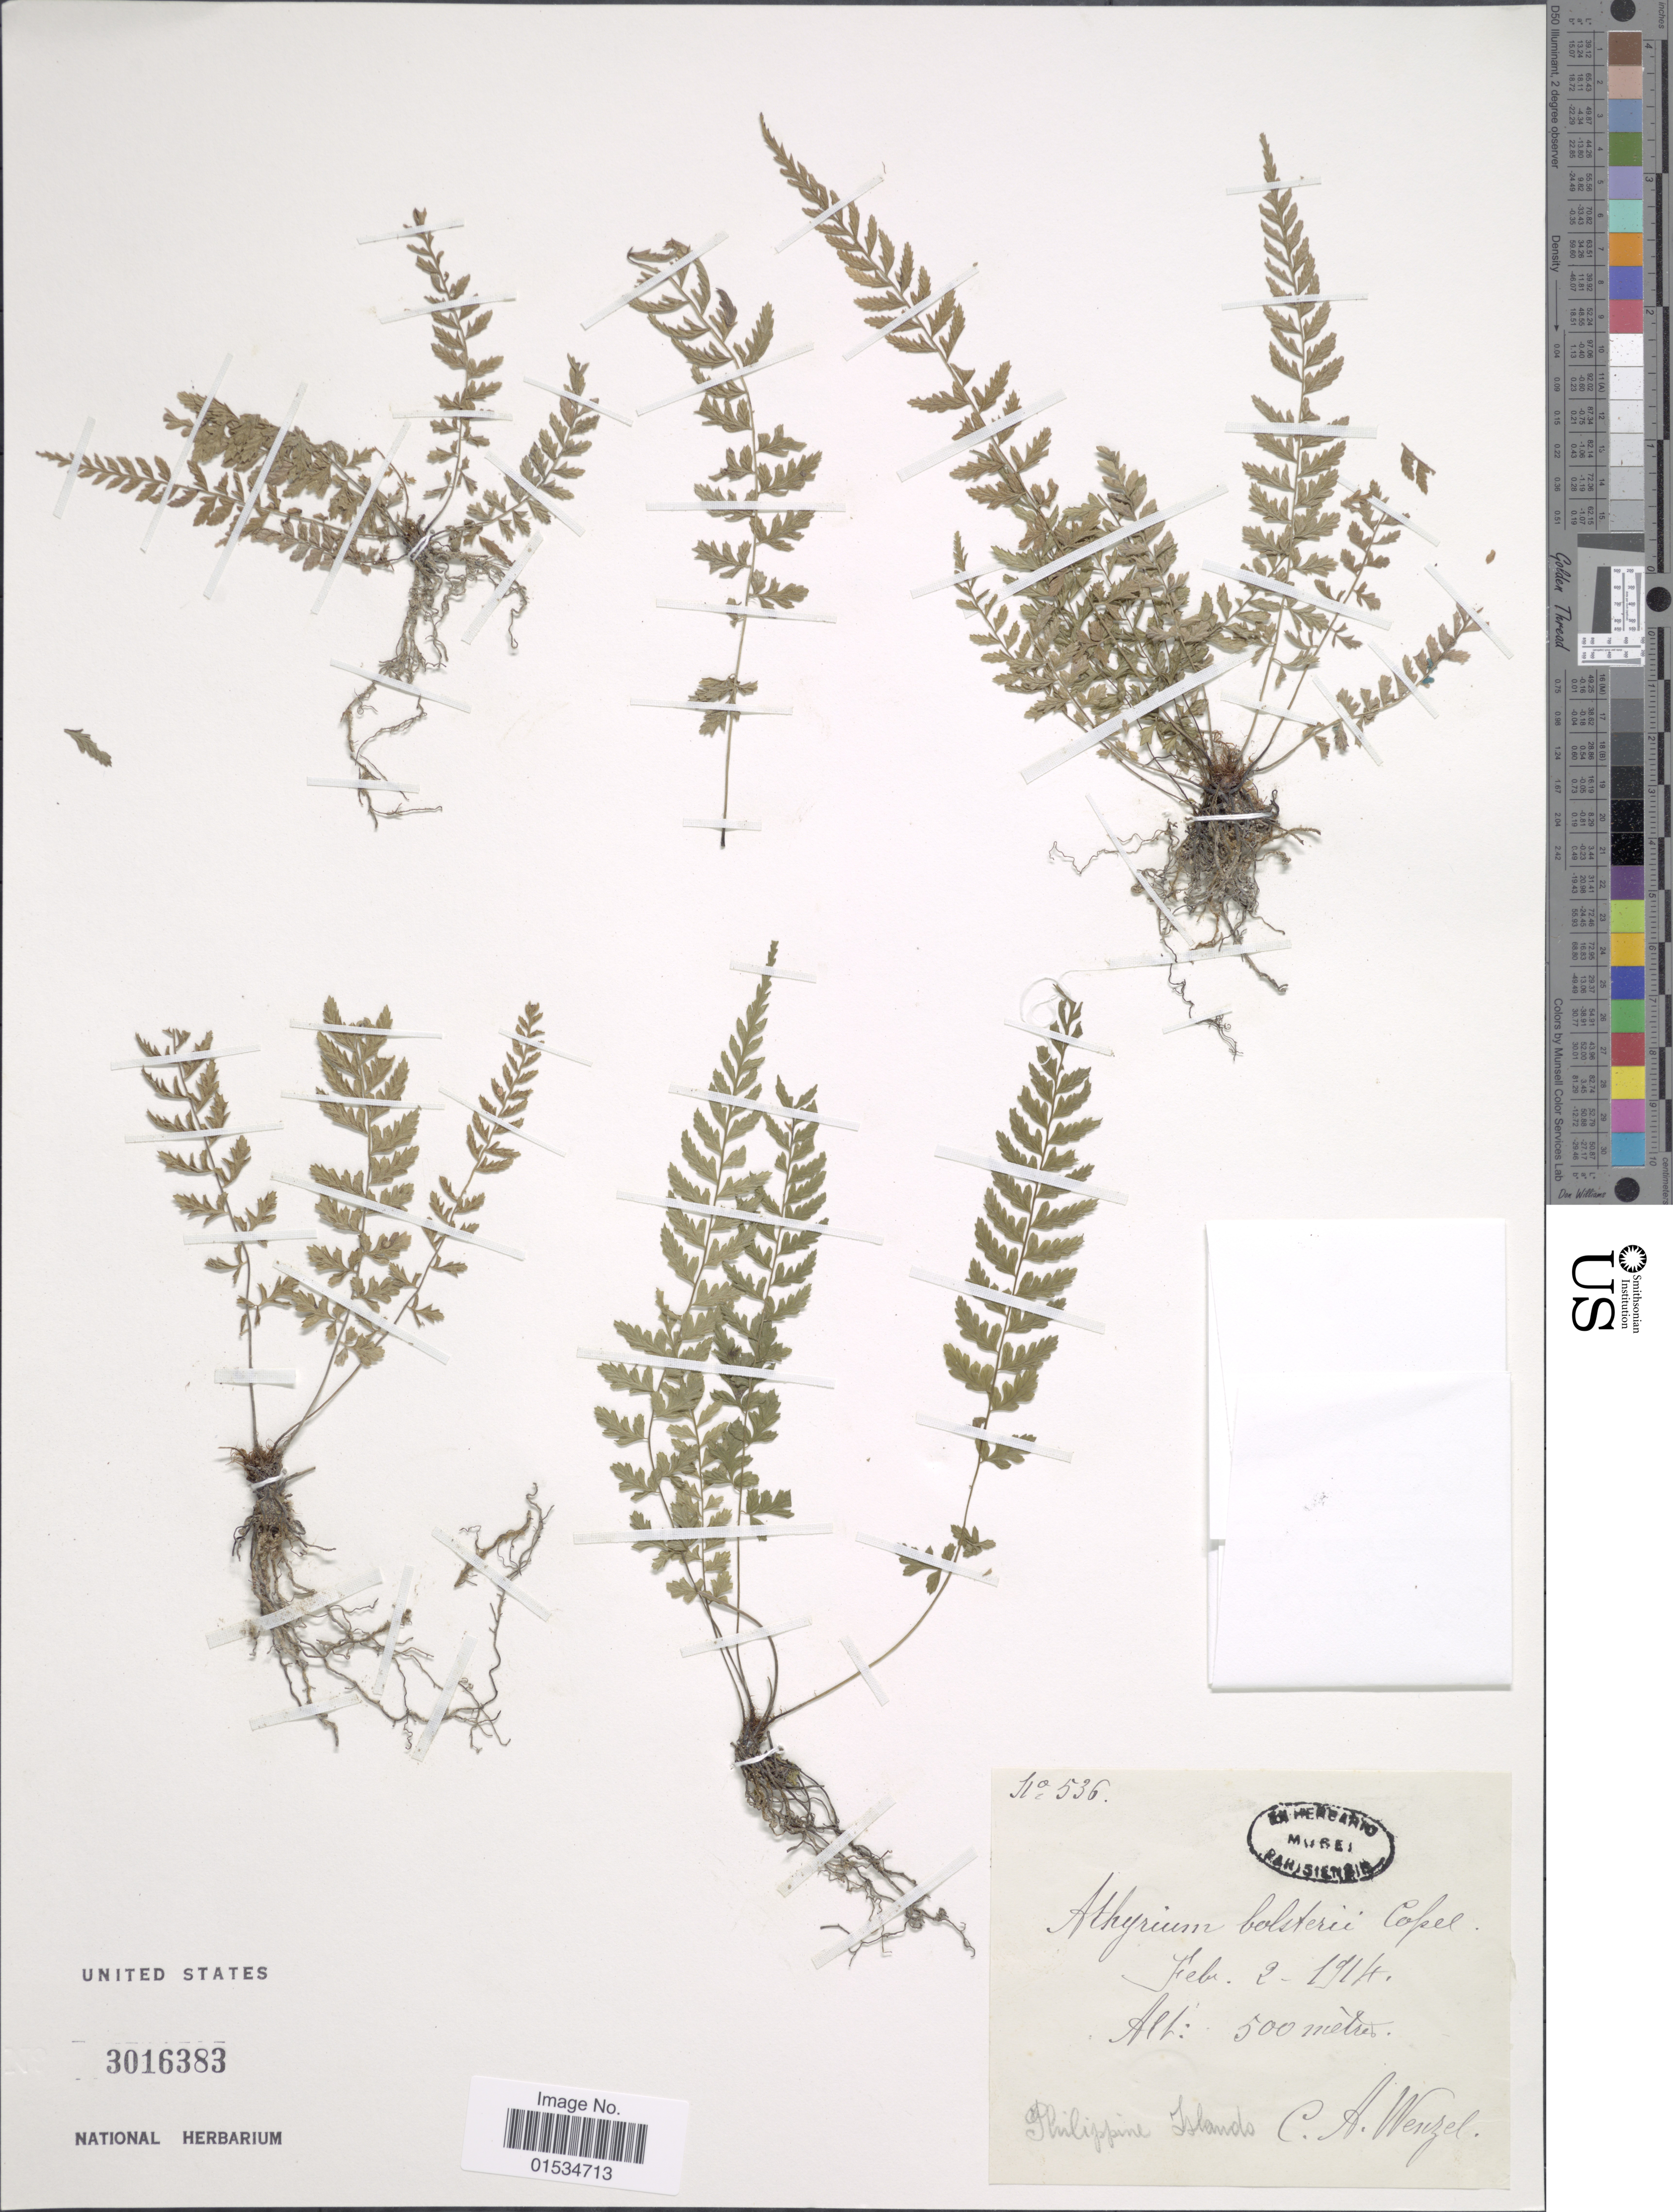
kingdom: Plantae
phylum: Tracheophyta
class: Polypodiopsida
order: Polypodiales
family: Athyriaceae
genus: Diplazium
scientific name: Diplazium bolsteri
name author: Copel.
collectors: C. Wenzel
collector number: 536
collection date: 1914-02-02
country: Philippines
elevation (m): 500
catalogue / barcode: US 3016383